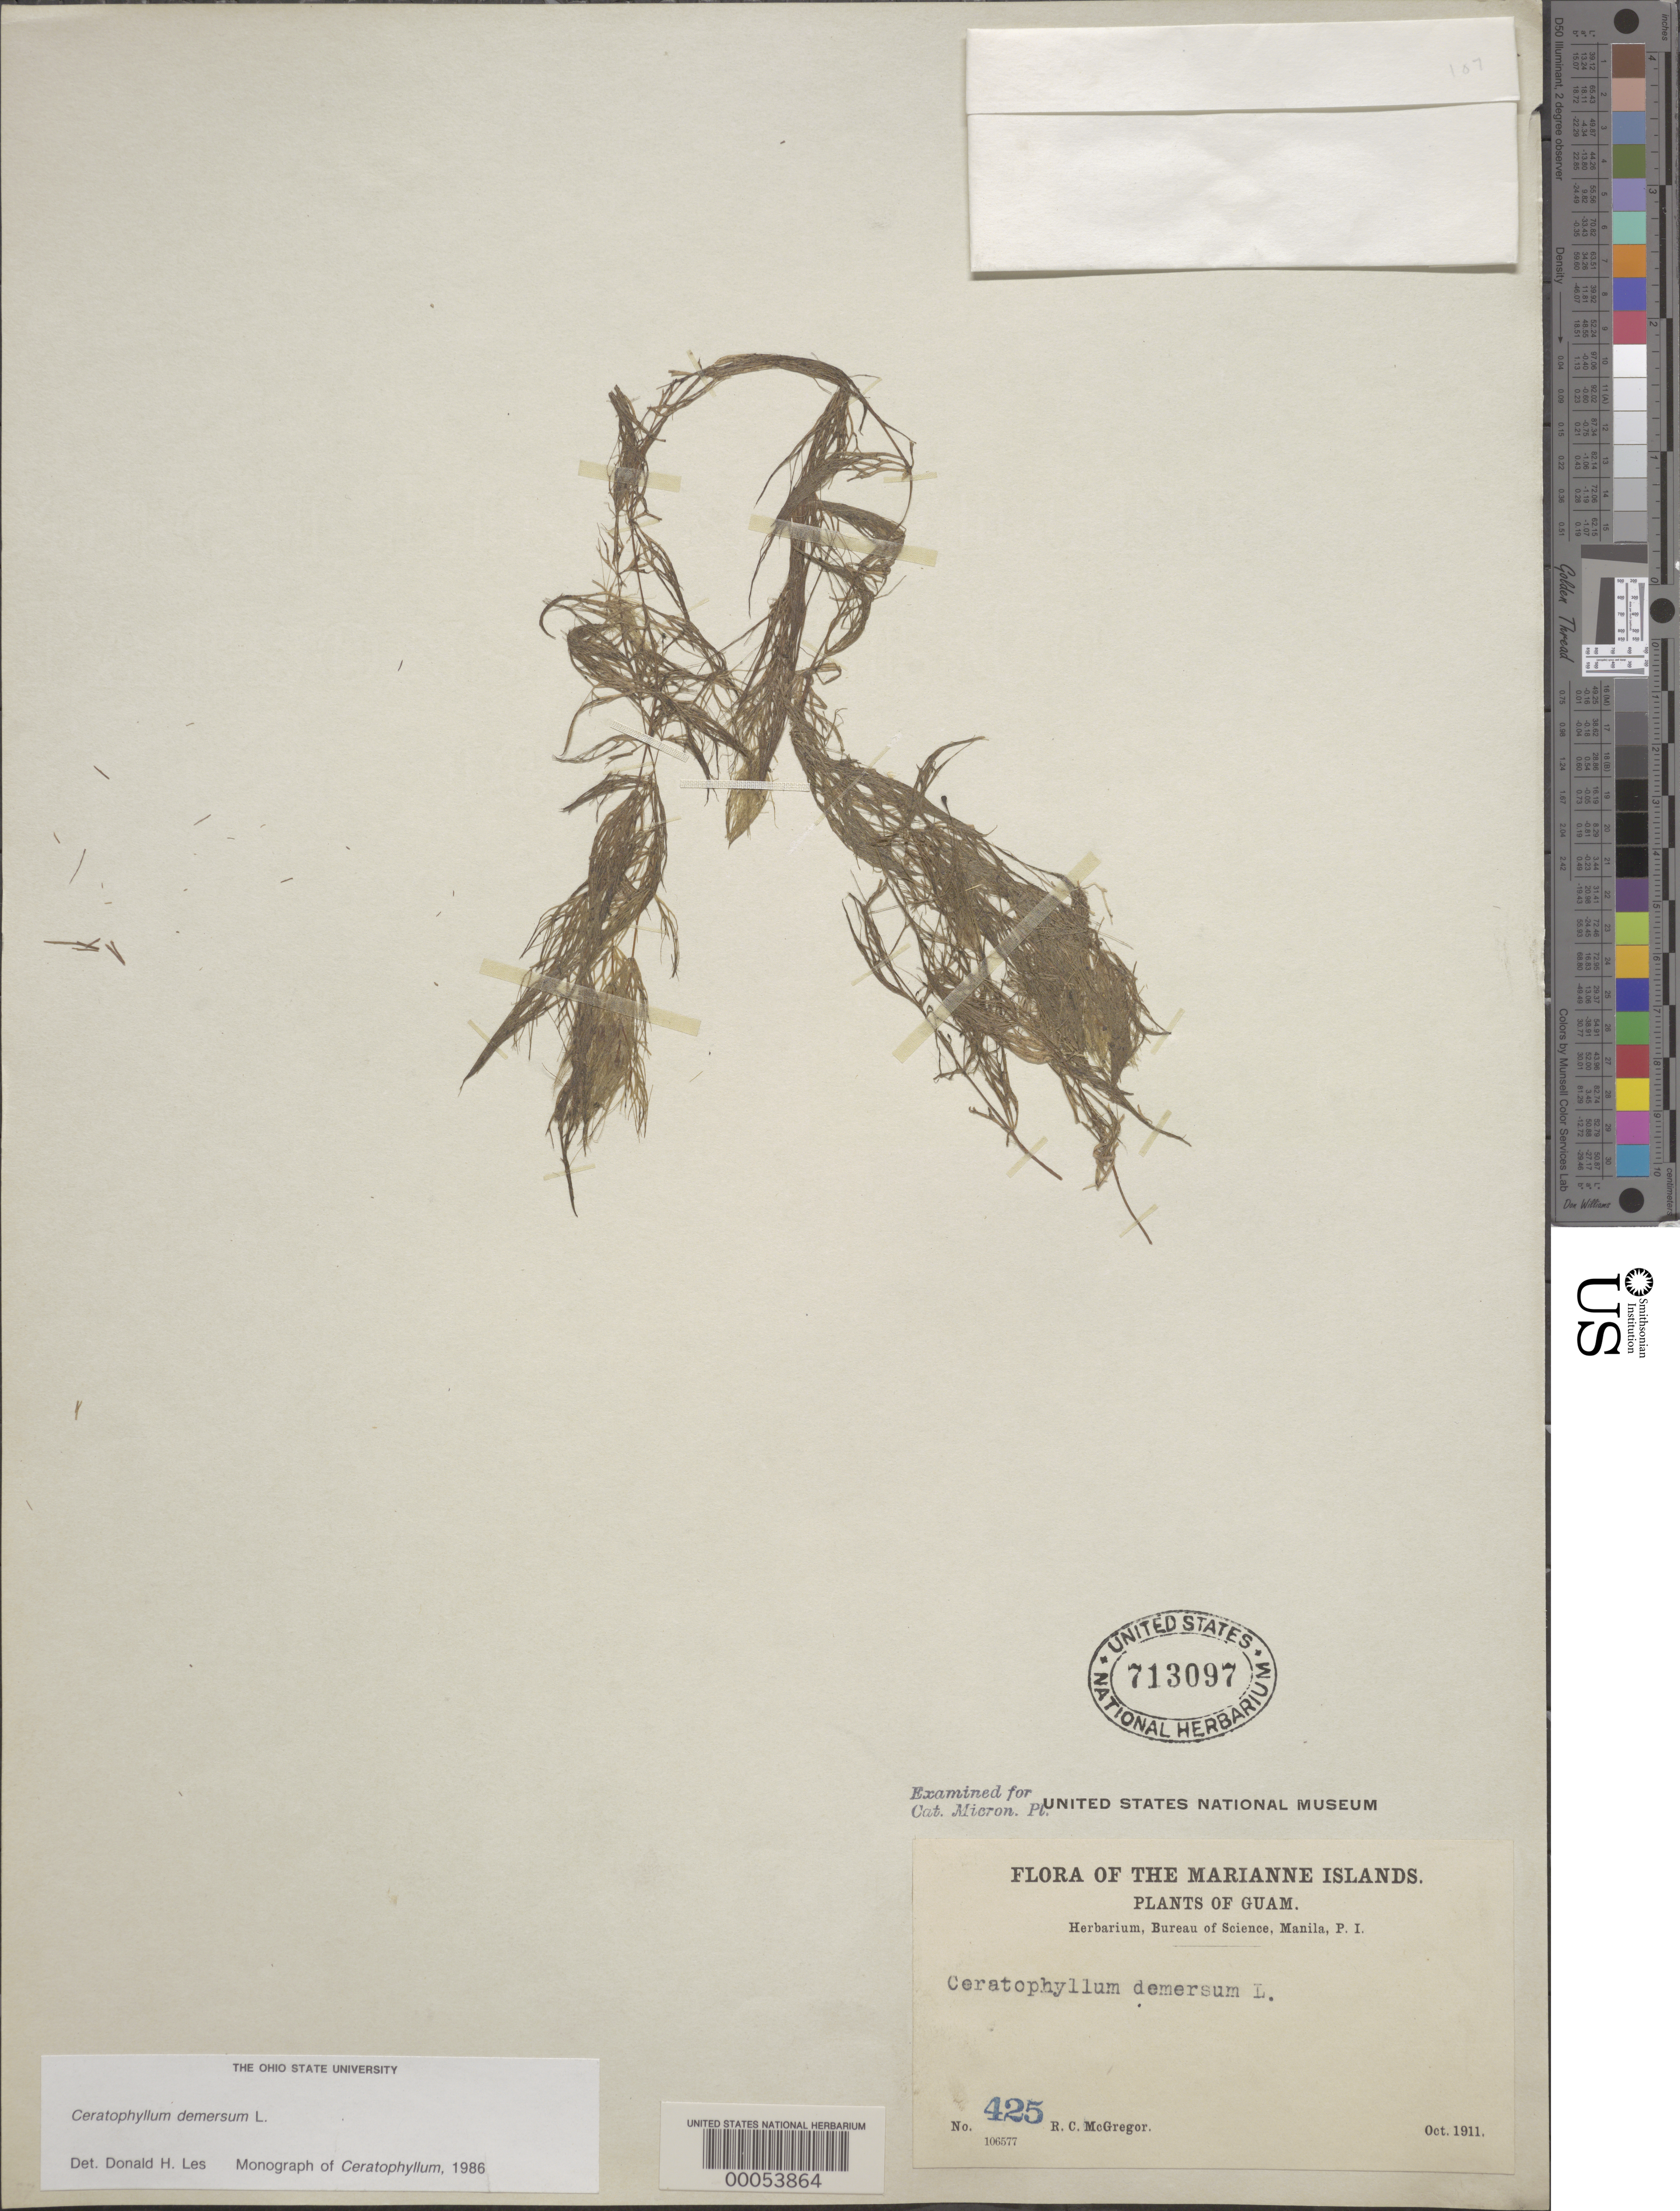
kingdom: Plantae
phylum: Tracheophyta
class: Magnoliopsida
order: Ceratophyllales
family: Ceratophyllaceae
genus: Ceratophyllum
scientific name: Ceratophyllum demersum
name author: L.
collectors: R. C. McGregor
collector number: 425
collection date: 1911-10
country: Guam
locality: The Marianne Islands.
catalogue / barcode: US 713097